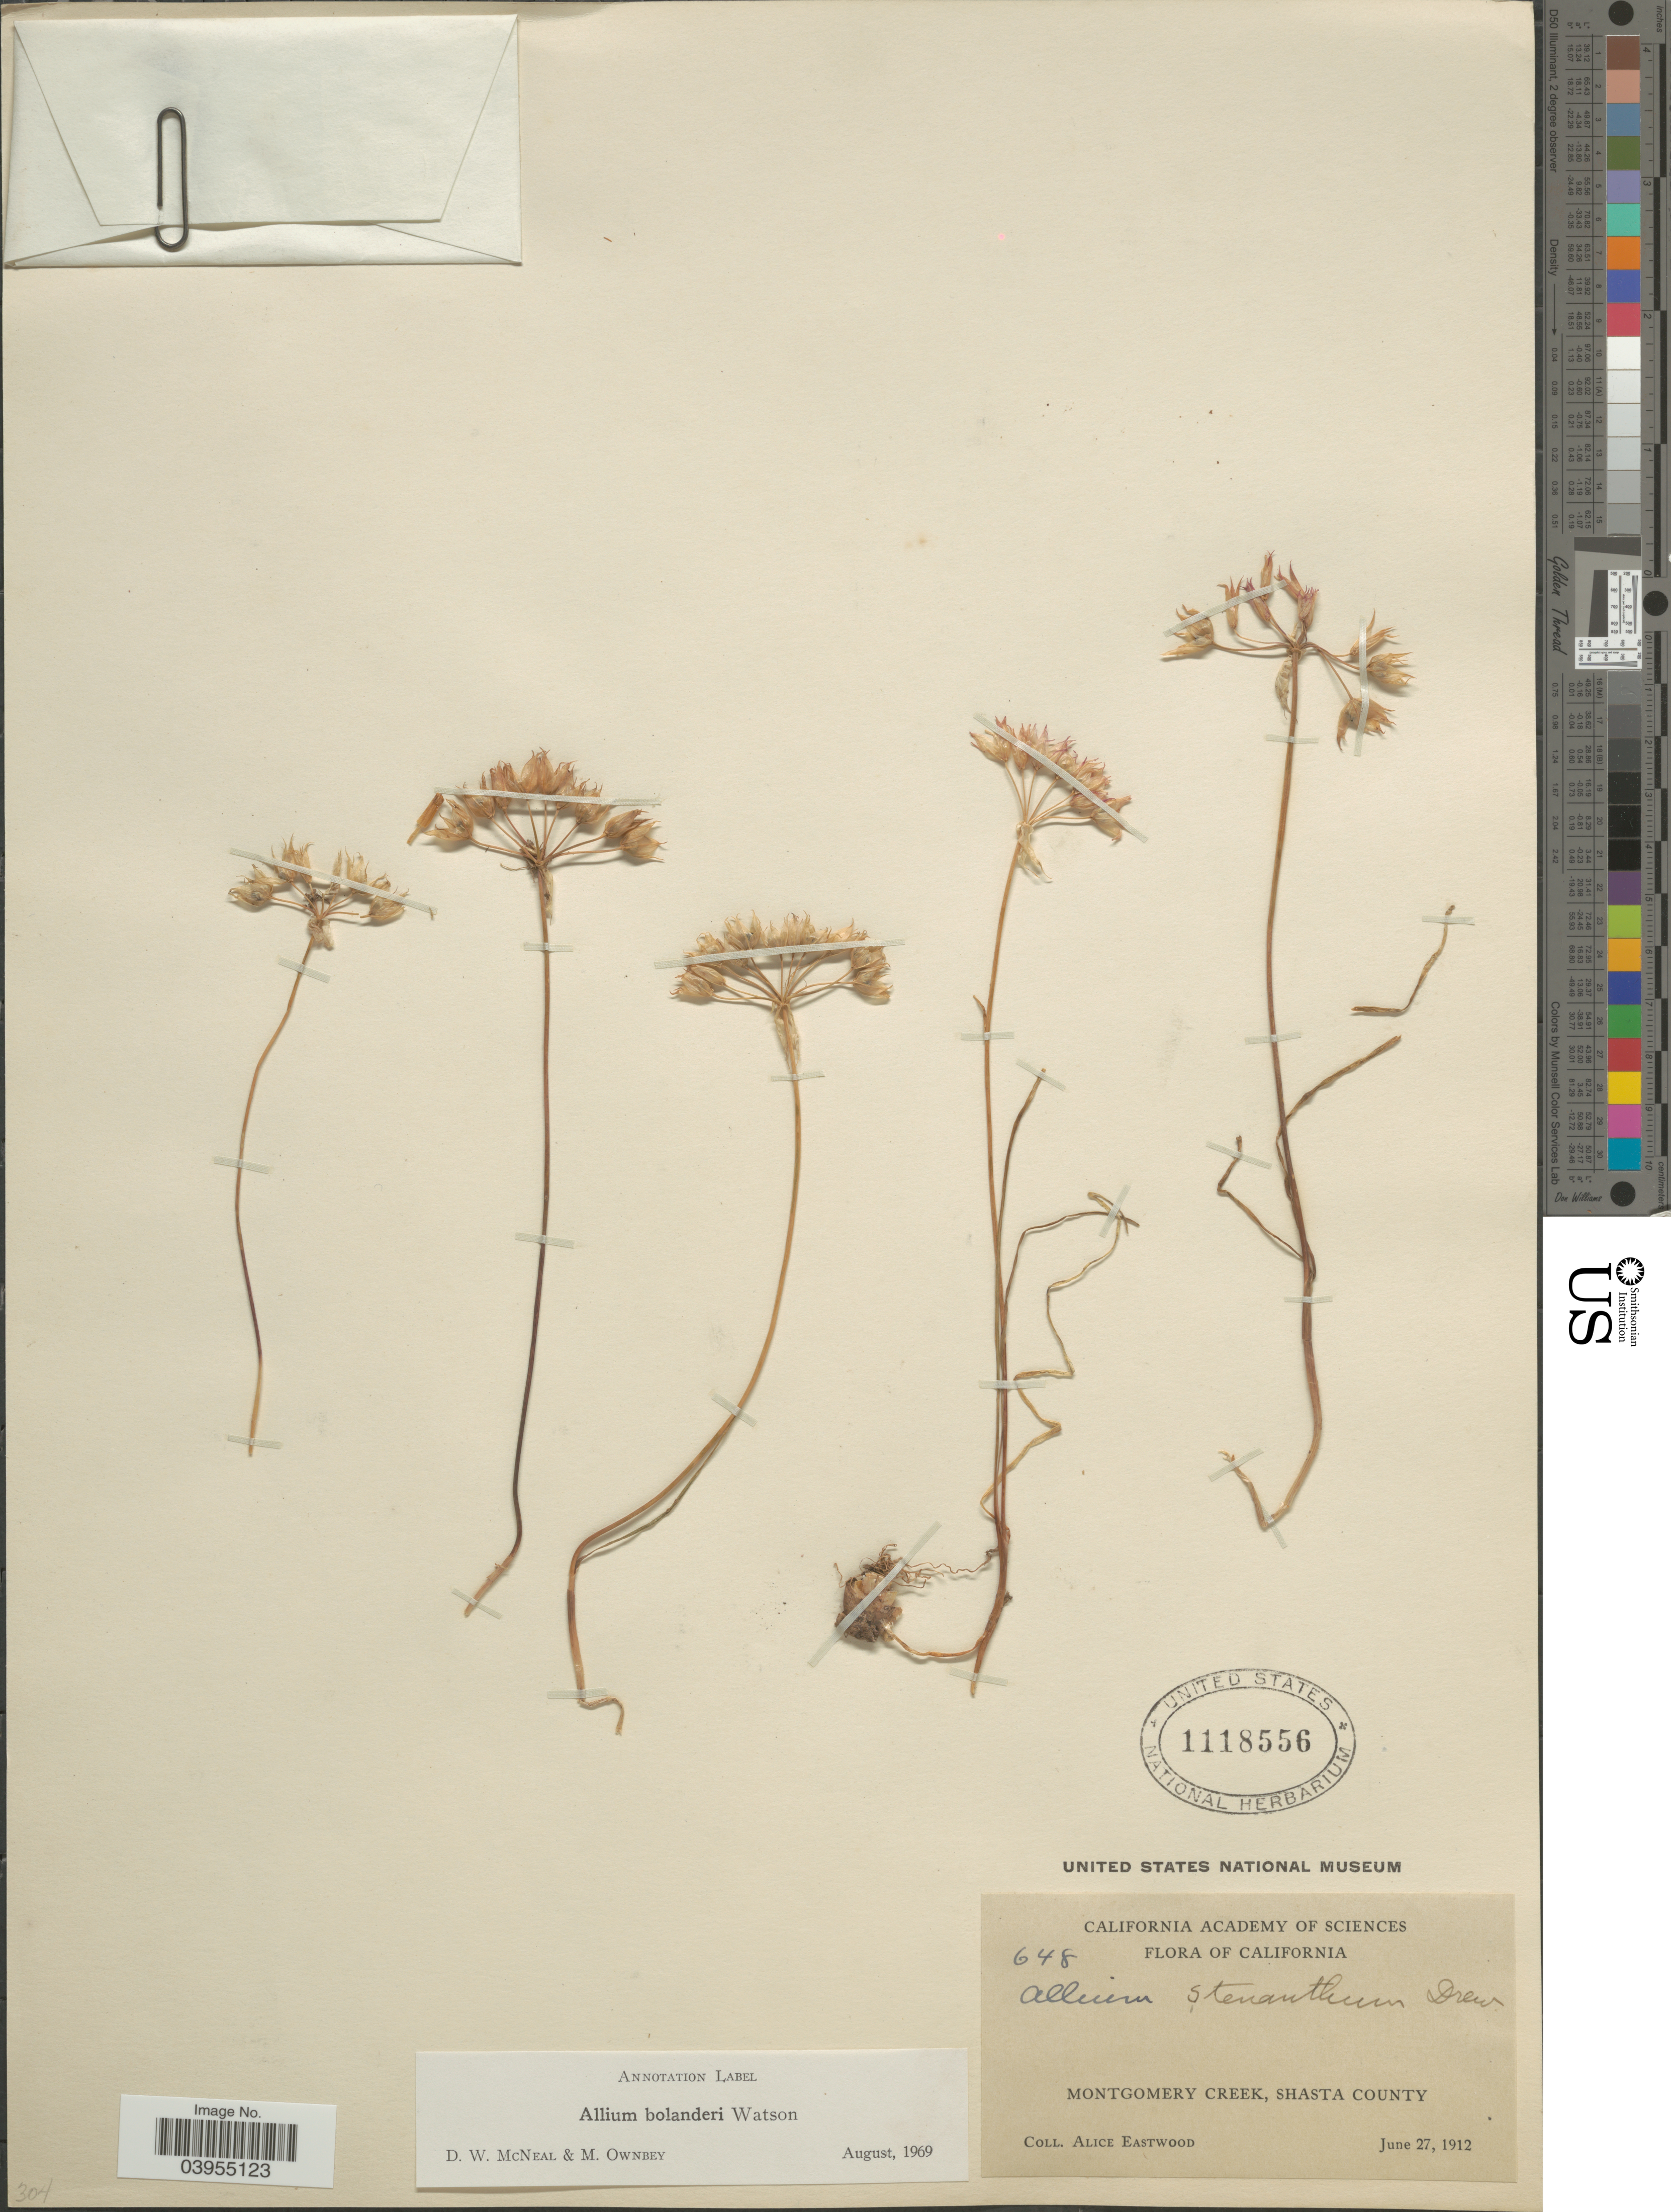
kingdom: Plantae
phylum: Tracheophyta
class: Liliopsida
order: Asparagales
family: Amaryllidaceae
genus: Allium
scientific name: Allium bolanderi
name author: S. Watson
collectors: A. Eastwood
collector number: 648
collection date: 1912-06-27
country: United States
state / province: California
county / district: Shasta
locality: Montgomery Creek, Shasta County.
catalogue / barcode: US 1118556